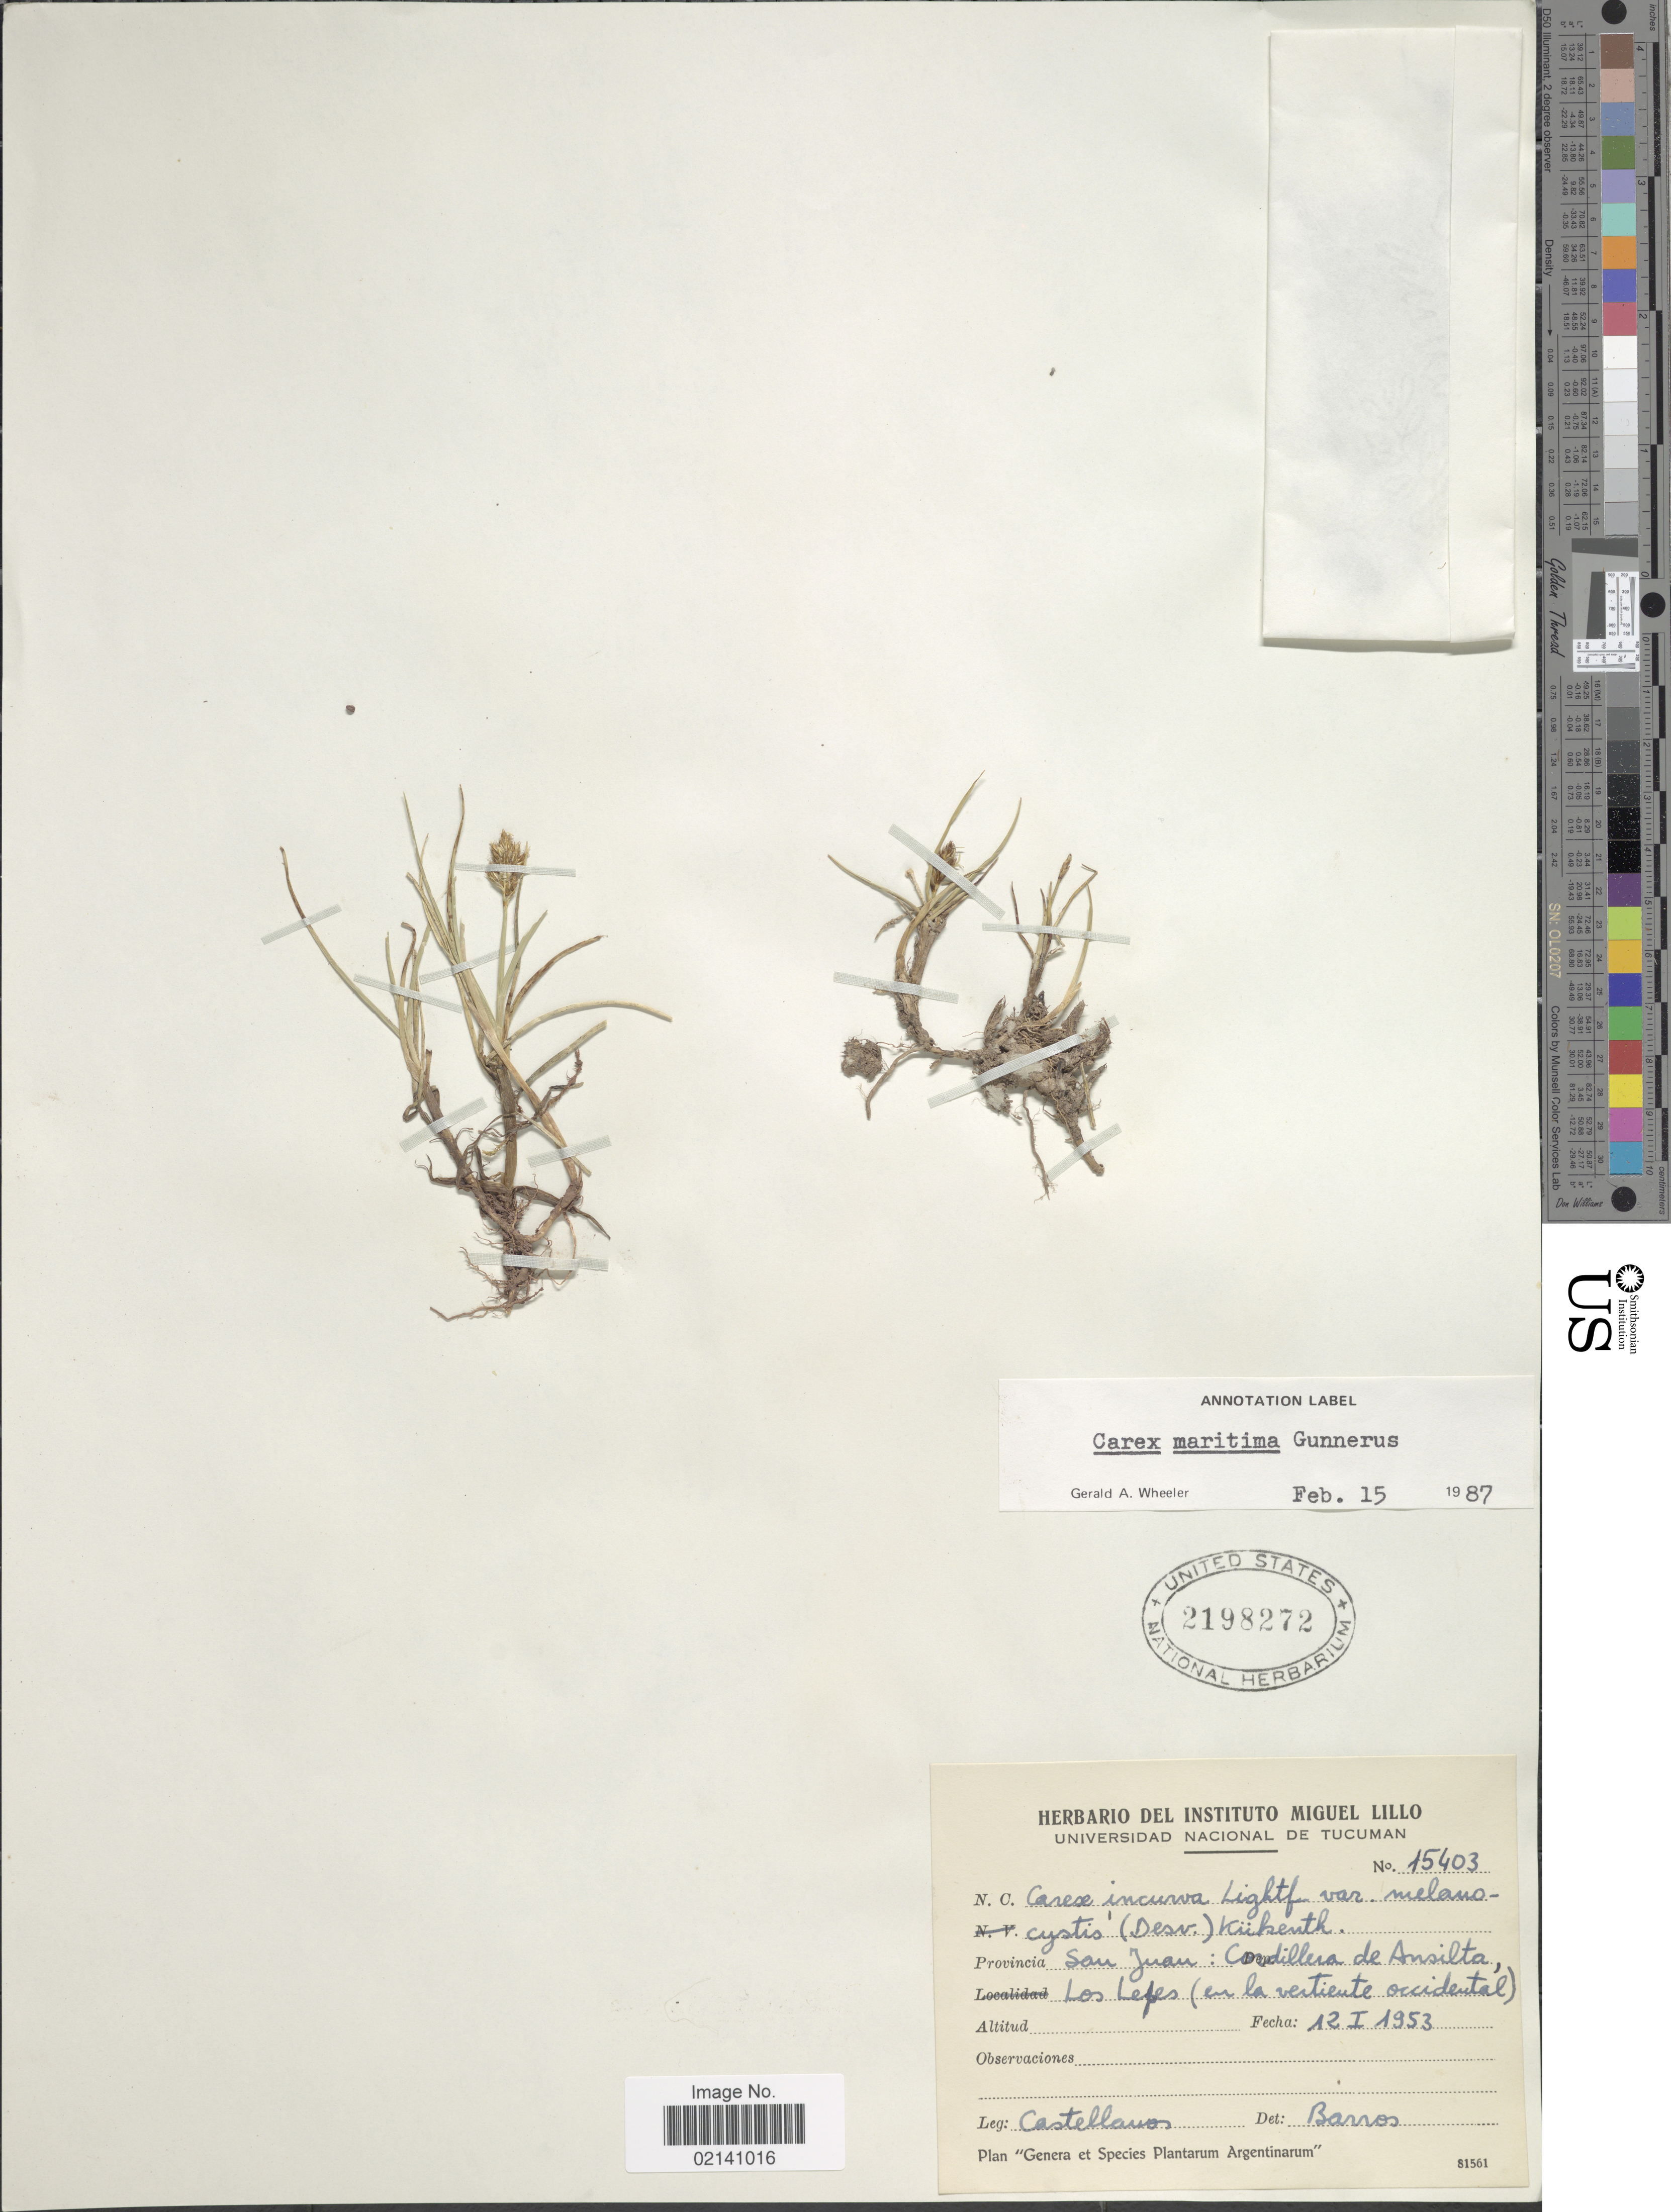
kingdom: Plantae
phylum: Tracheophyta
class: Liliopsida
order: Poales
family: Cyperaceae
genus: Carex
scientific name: Carex melanocystis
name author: É. Desv.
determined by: Jimnéz-Mejias, Pedro, (UPOS), Universidad Pablo de Olavide (SPAIN)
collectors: -- Castellanos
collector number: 15403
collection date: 1953-01-12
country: Argentina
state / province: San Juan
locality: Provincia San Juan: Cordillera de Ansilta, Los Lefes (en la vertiente occidental)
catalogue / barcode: US 2198272